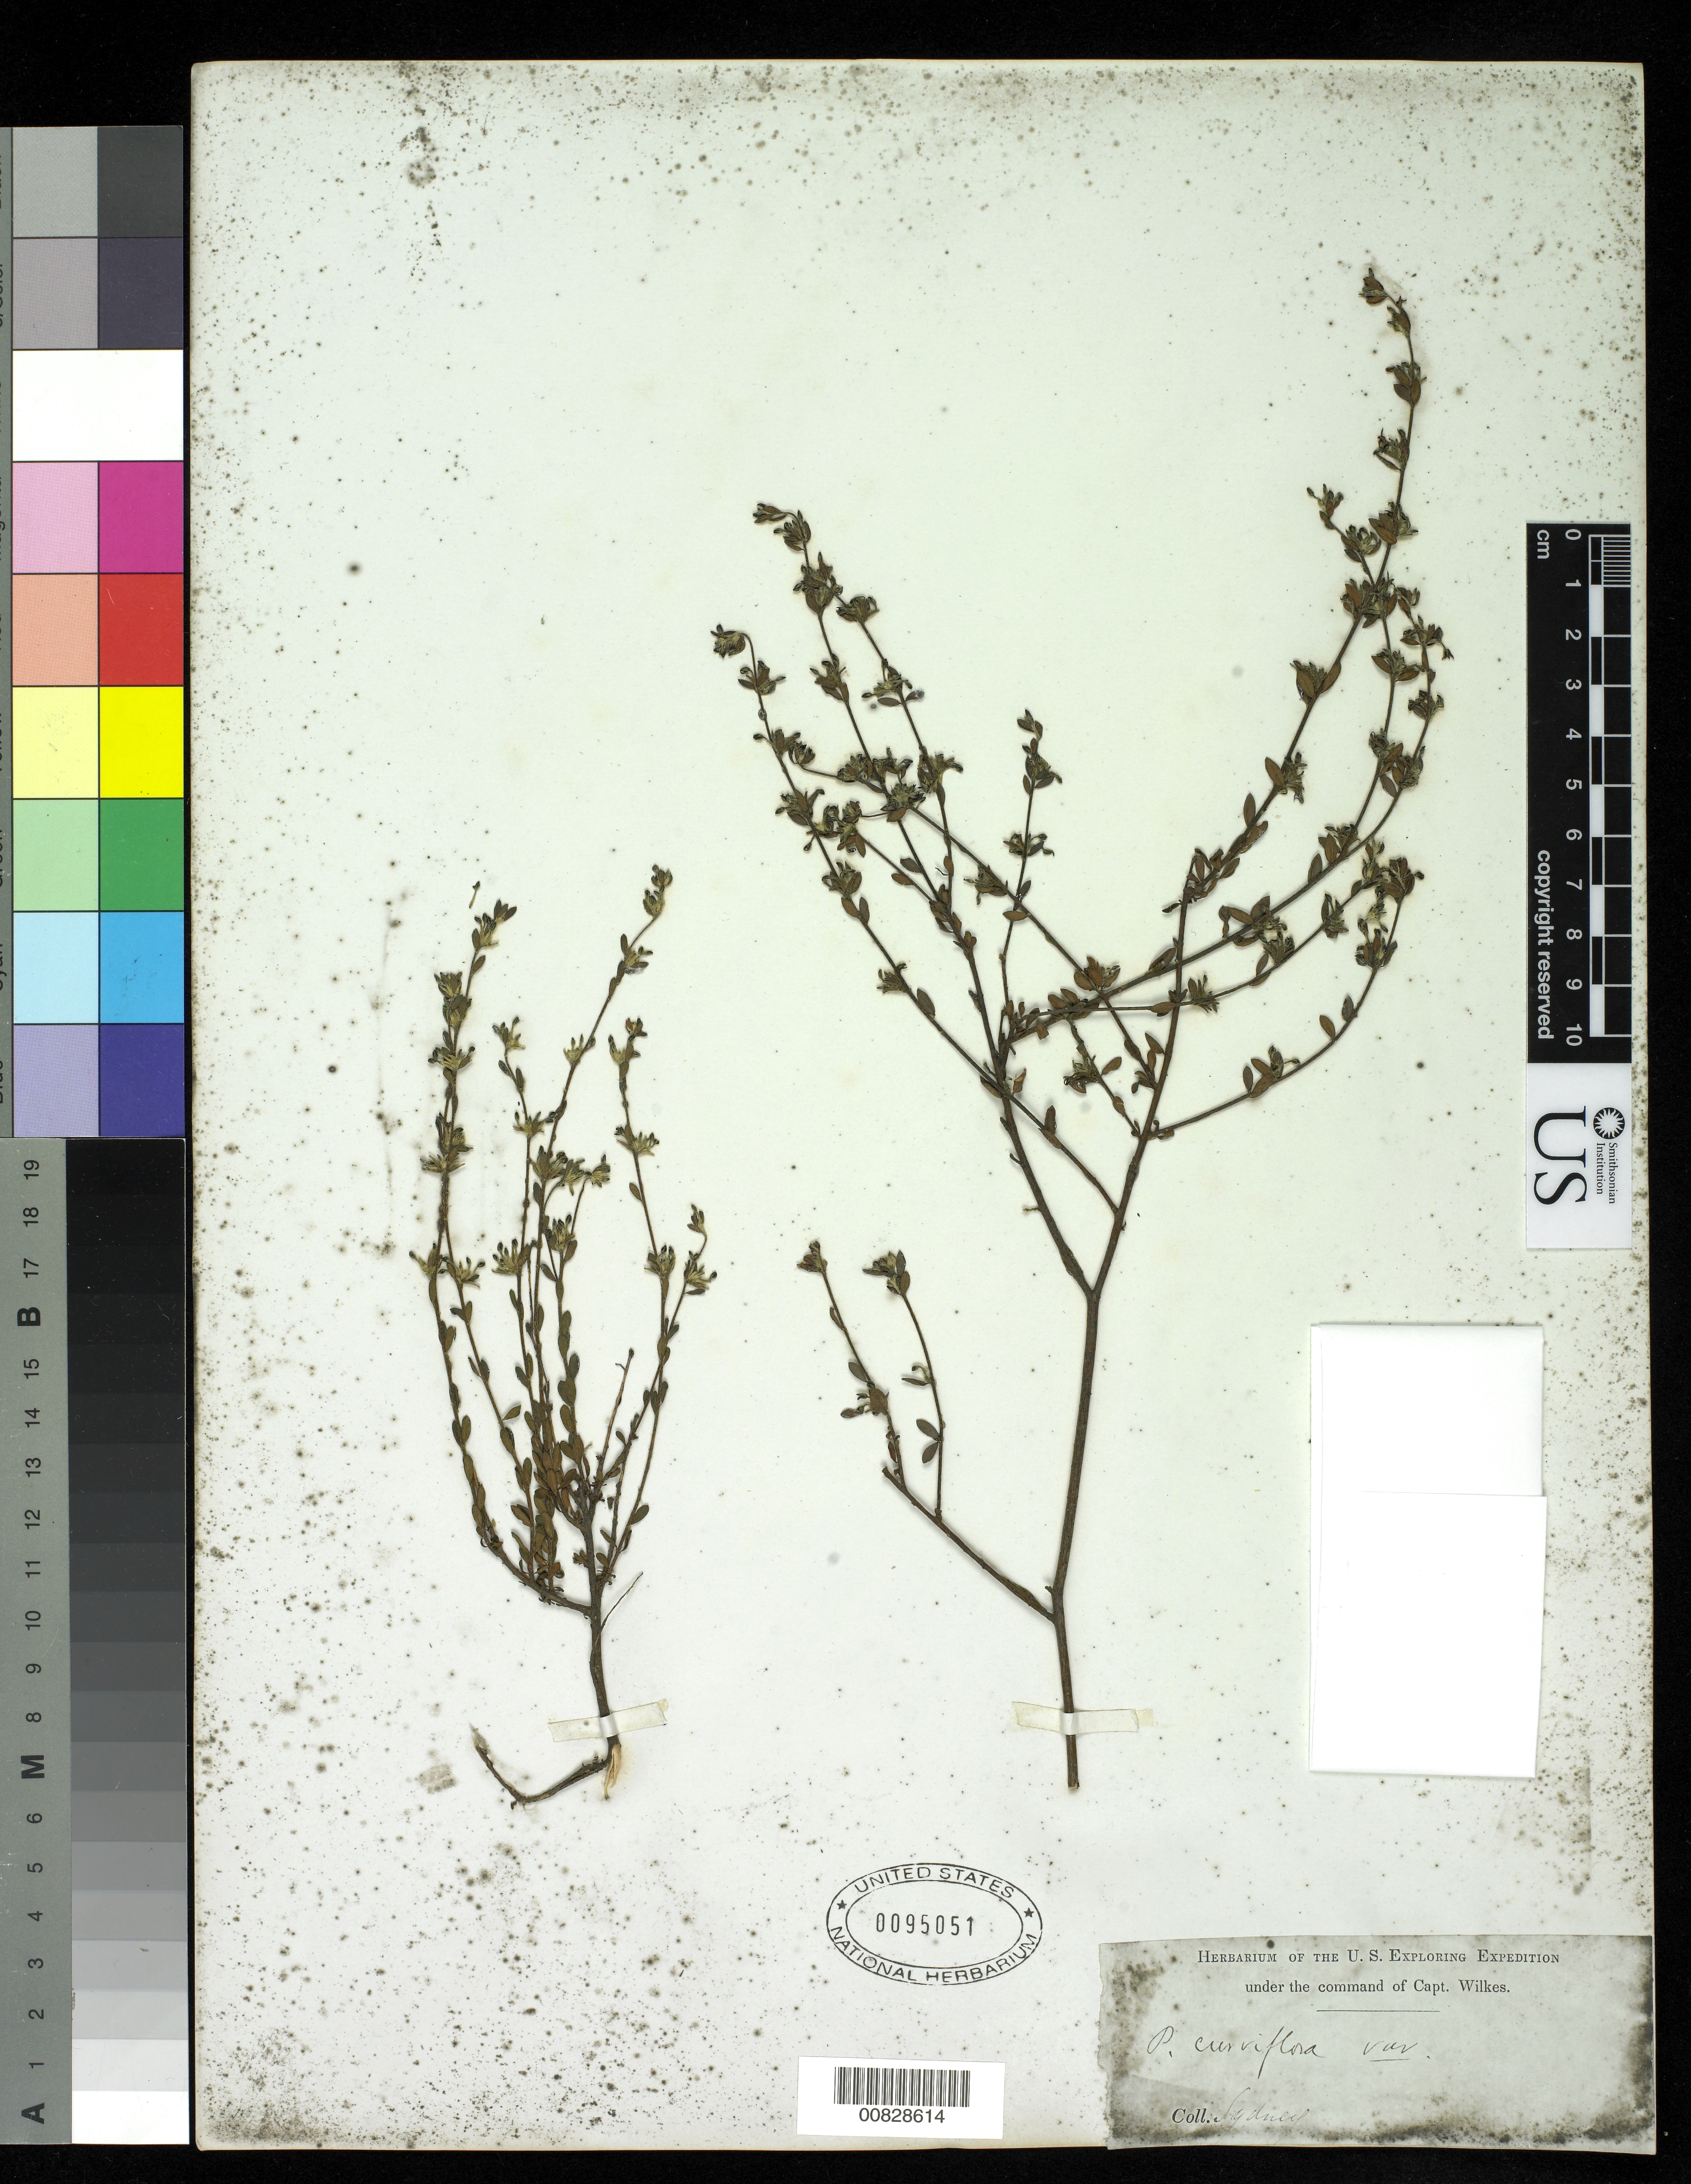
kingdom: Plantae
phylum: Tracheophyta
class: Magnoliopsida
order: Malvales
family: Thymelaeaceae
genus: Pimelea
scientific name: Pimelea curviflora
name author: R. Br.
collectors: Wilkes Explor. Exped.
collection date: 1838/1842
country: Australia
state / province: New South Wales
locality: Sydney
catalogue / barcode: US 95051